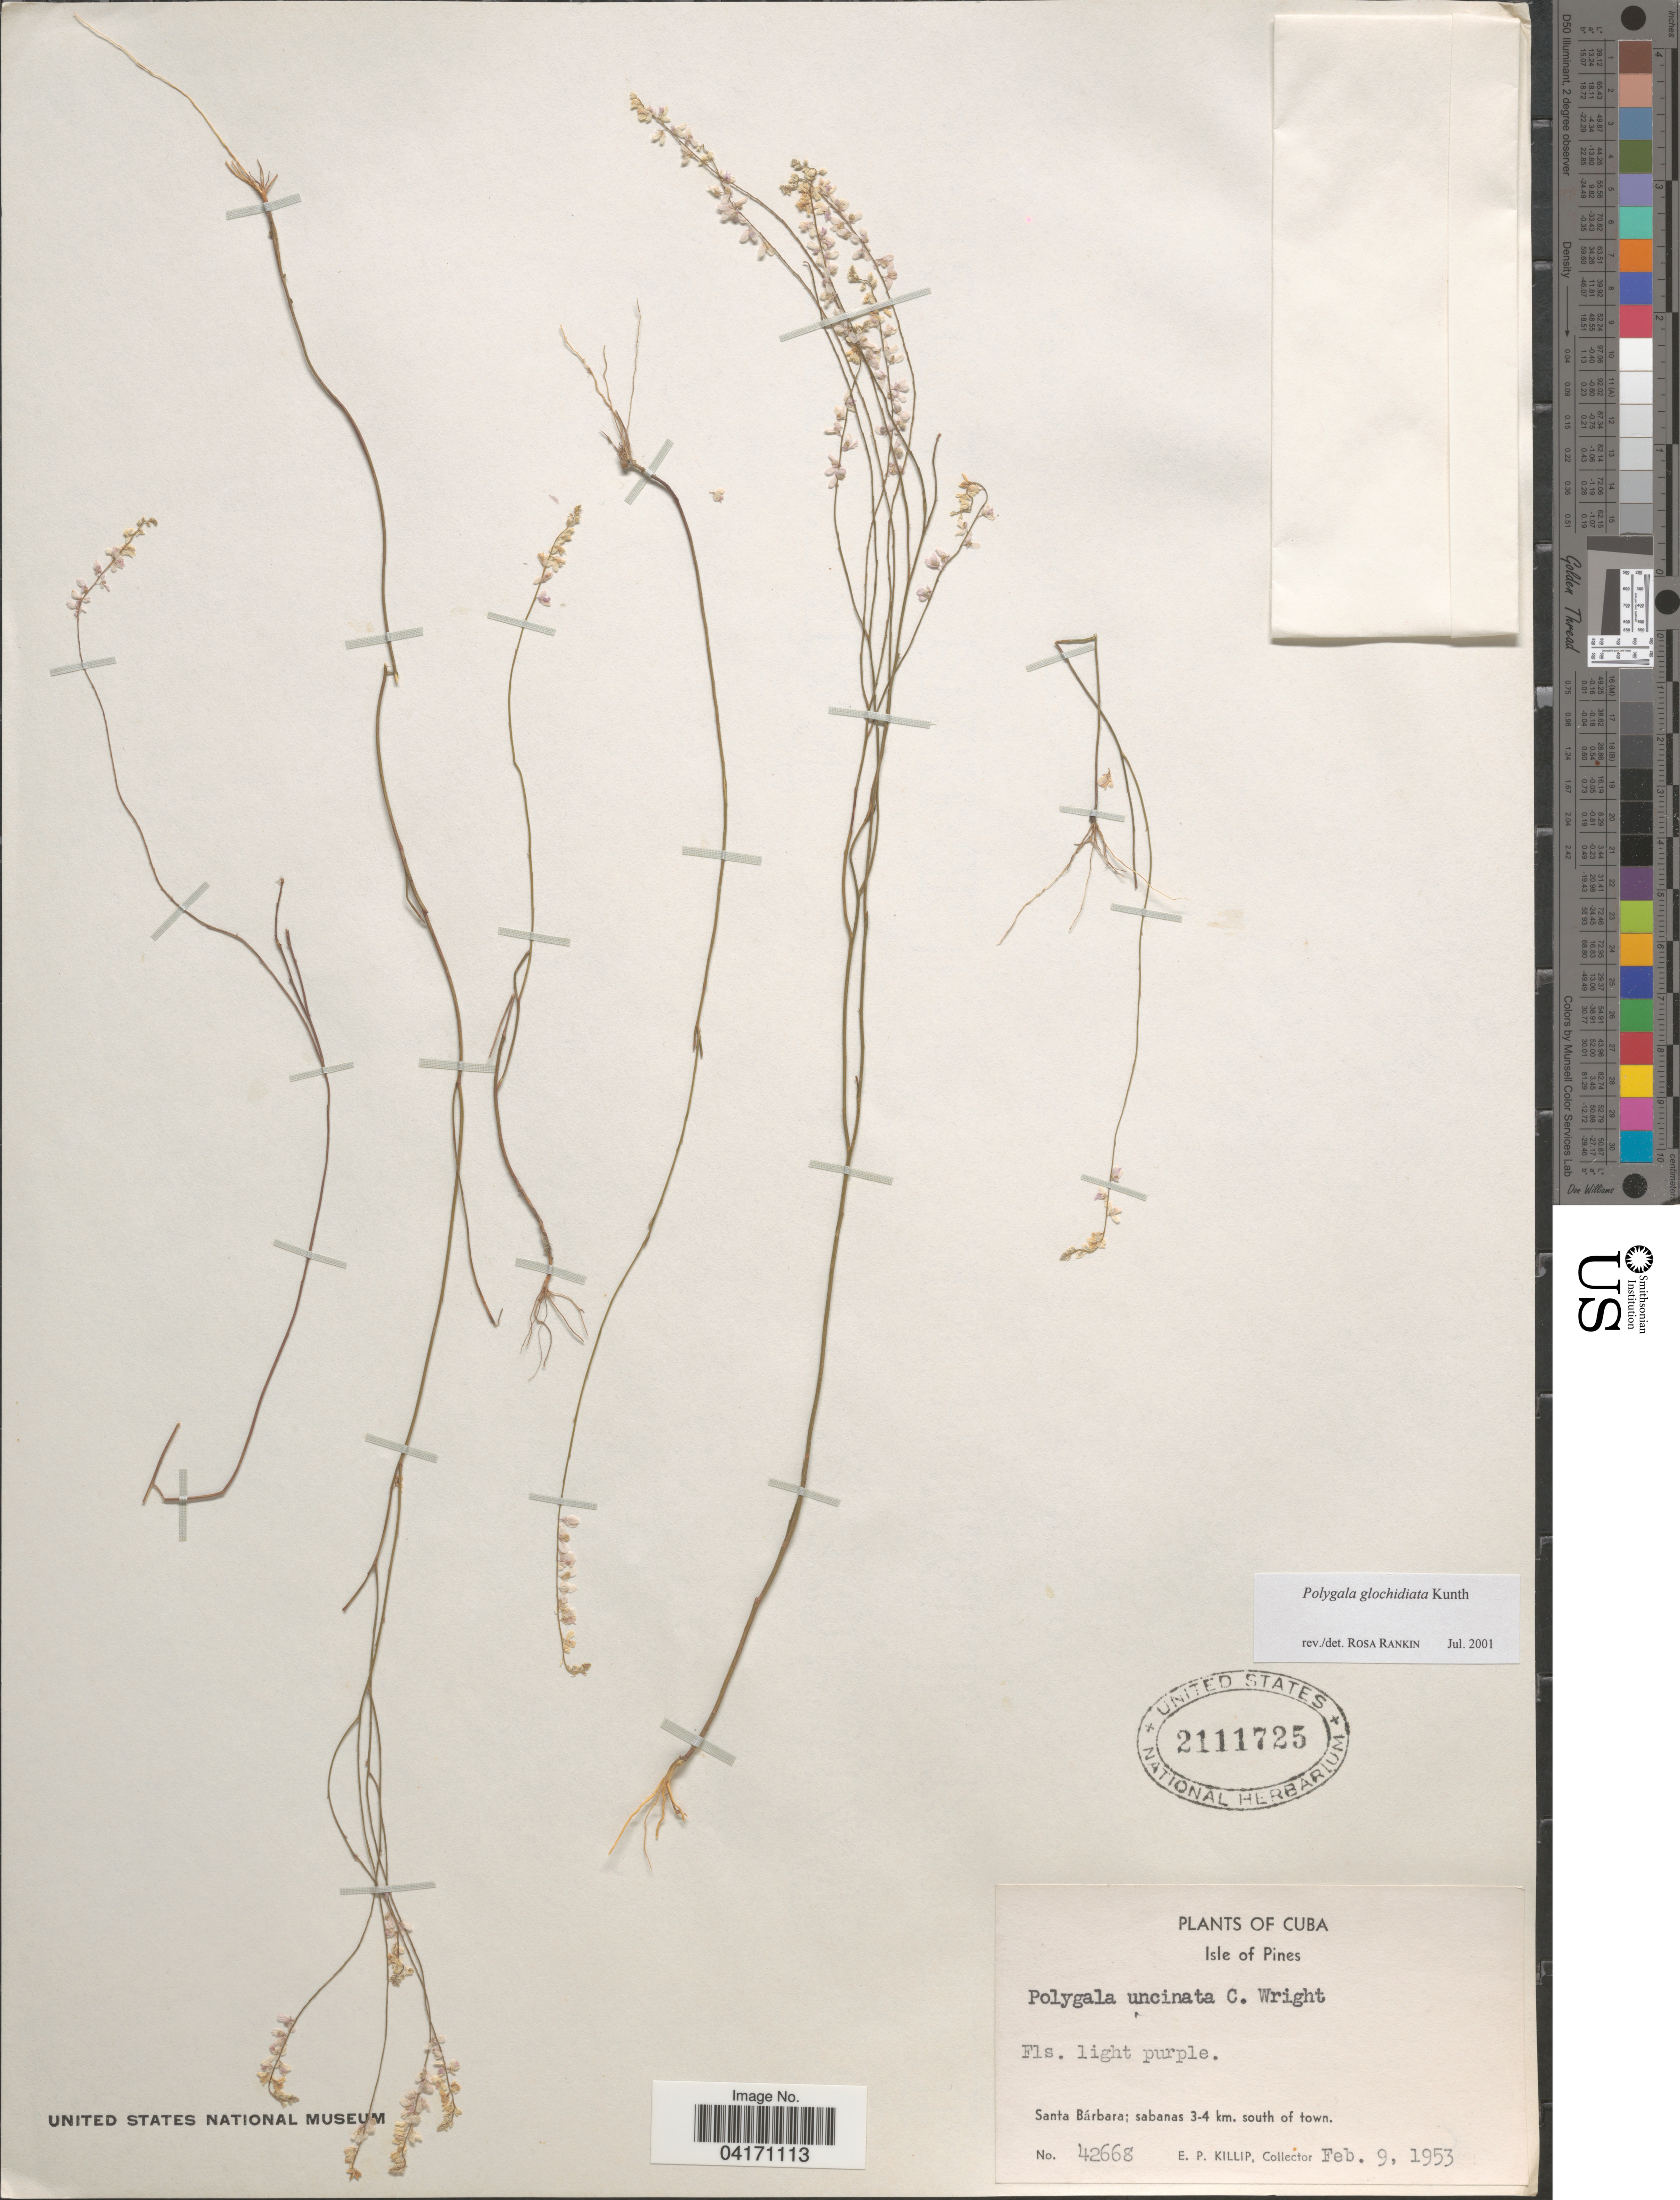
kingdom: Plantae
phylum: Tracheophyta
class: Magnoliopsida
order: Fabales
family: Polygalaceae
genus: Polygala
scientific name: Polygala glochidiata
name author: Kunth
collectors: E. P. Killip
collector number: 42668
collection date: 1953-02-09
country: Cuba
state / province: Isla de la Juventud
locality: Isle of Pines. Santa Bárbara; sabana 3-4 km. south of town.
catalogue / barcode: US 2111725